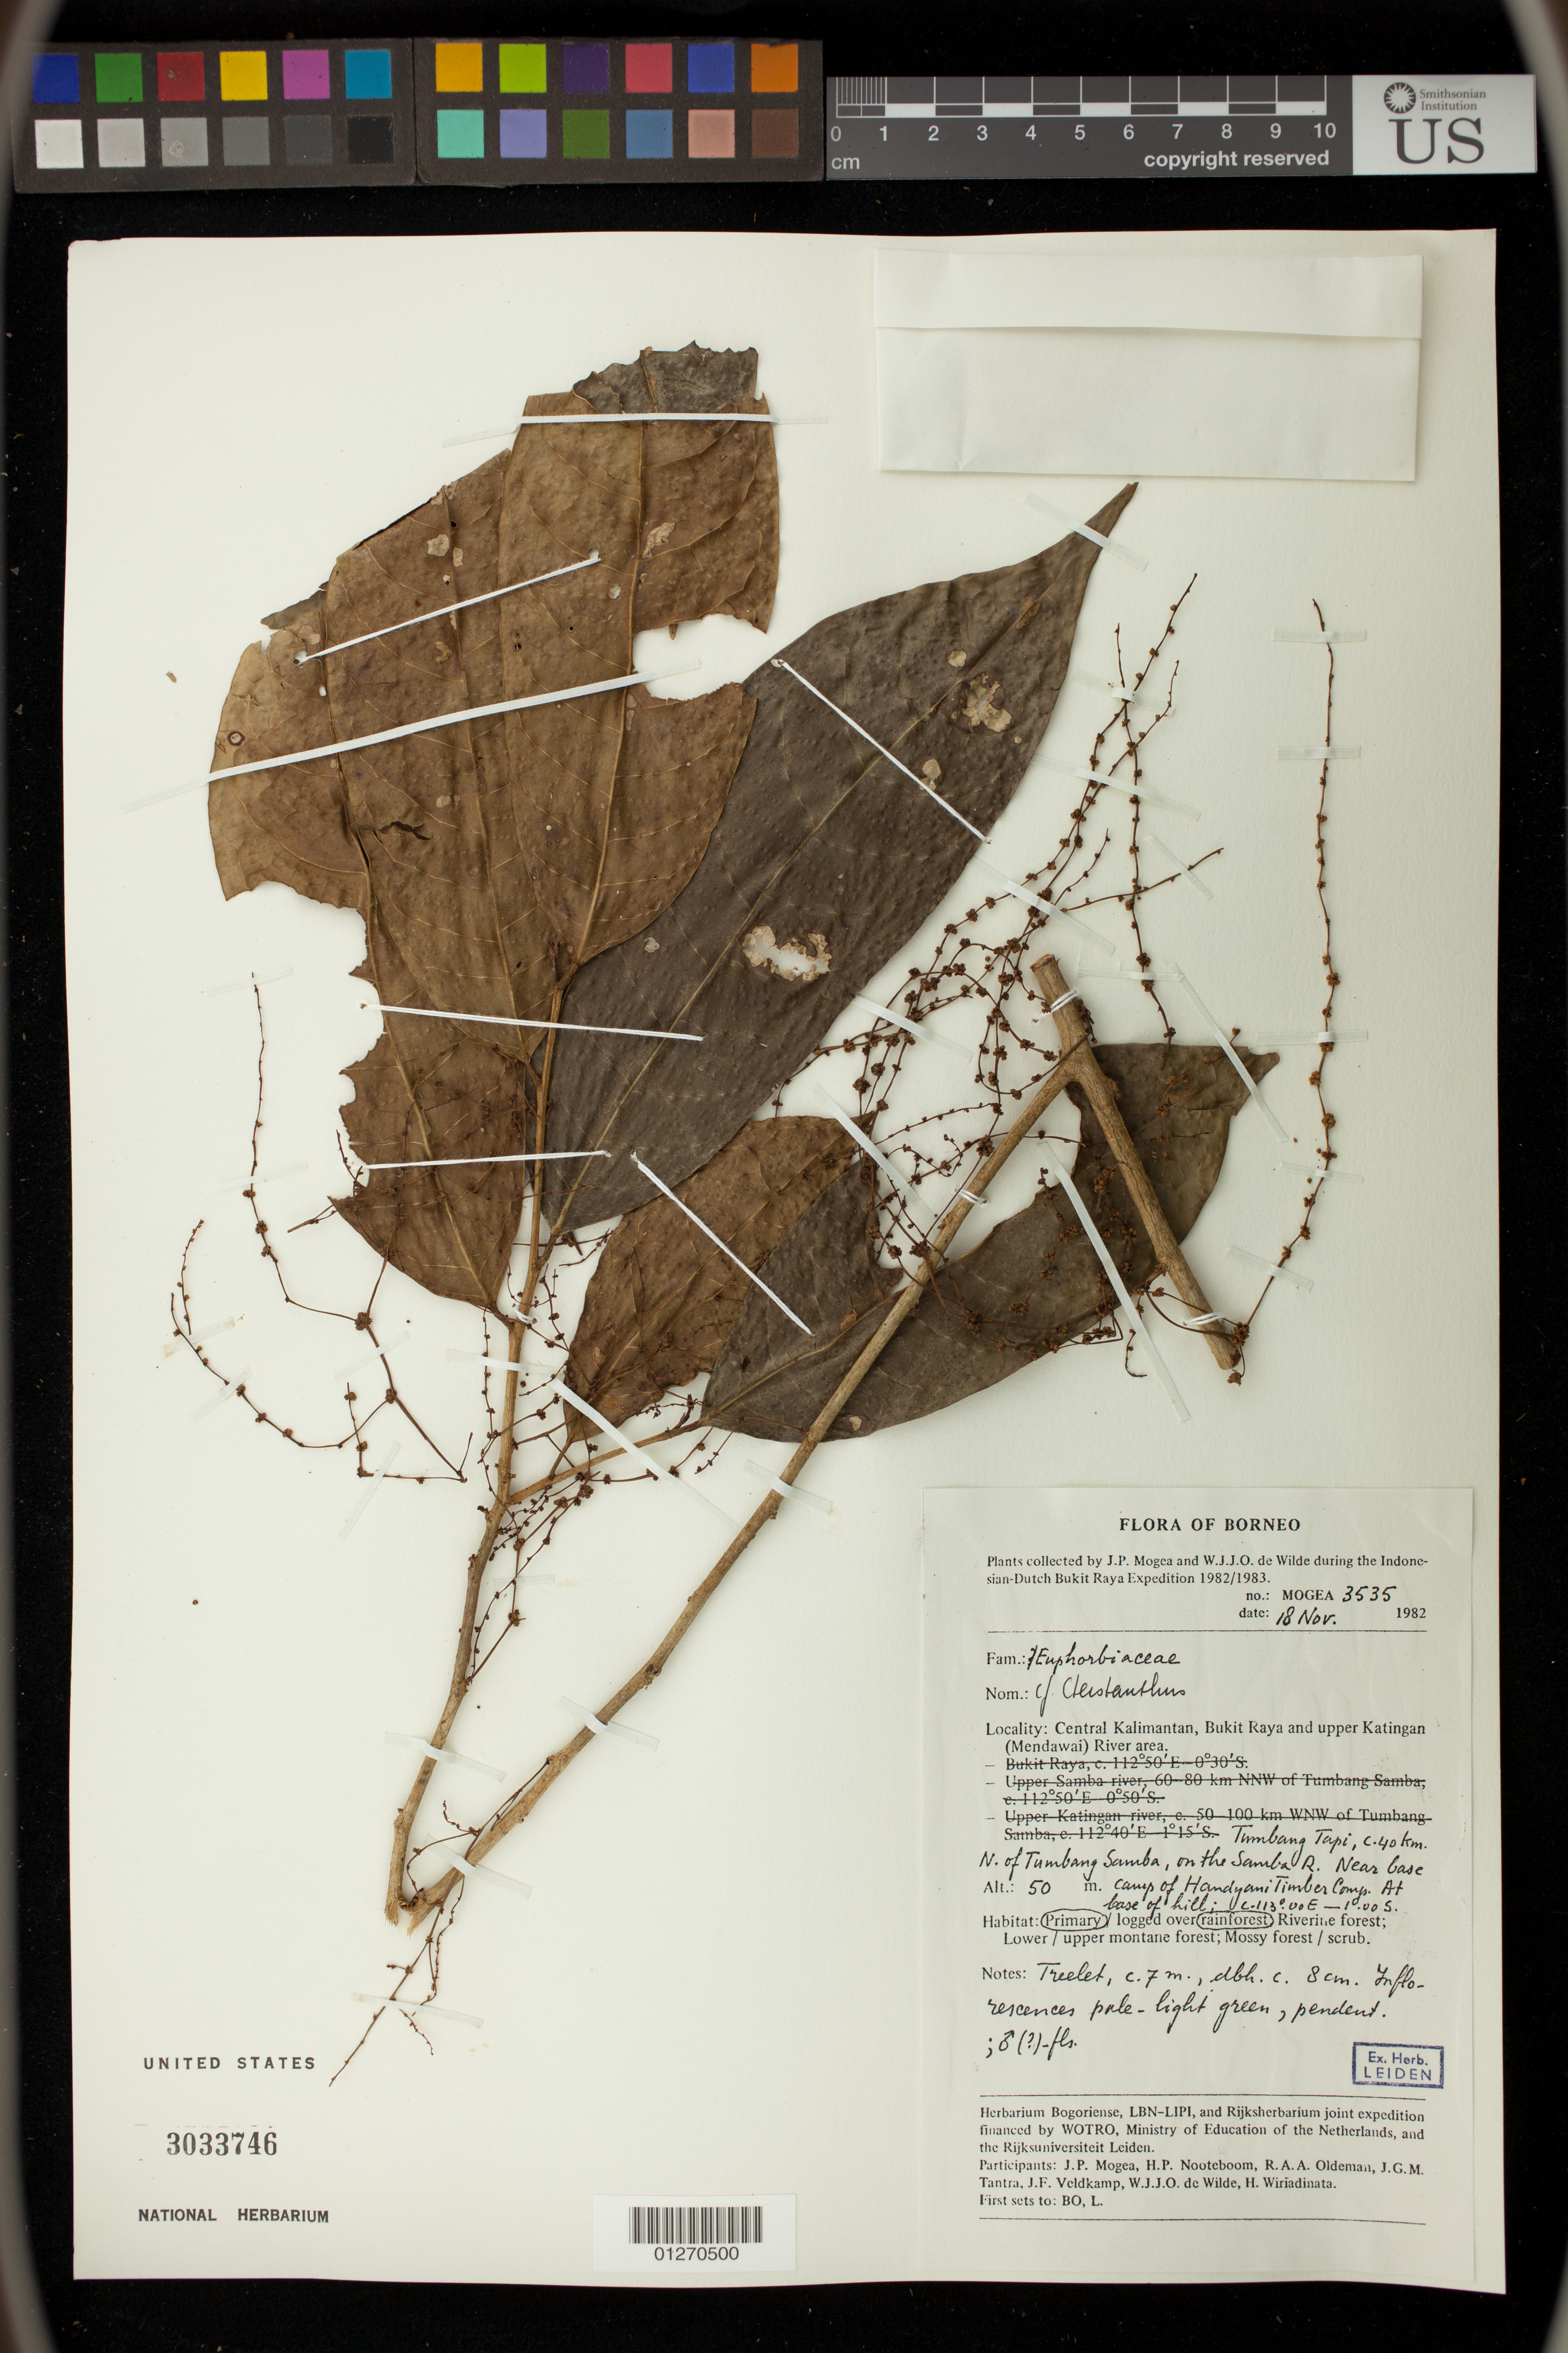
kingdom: Plantae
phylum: Tracheophyta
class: Magnoliopsida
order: Malpighiales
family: Phyllanthaceae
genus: Cleistanthus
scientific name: Cleistanthus sp.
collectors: J. Mogea & W. J. de Wilde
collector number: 3535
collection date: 1982-11-18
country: Indonesia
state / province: Kalimantan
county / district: Kalimantan Tengah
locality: Bukit Raya and upper Katingan (Mendawai) River area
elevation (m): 50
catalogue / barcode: US 3033746